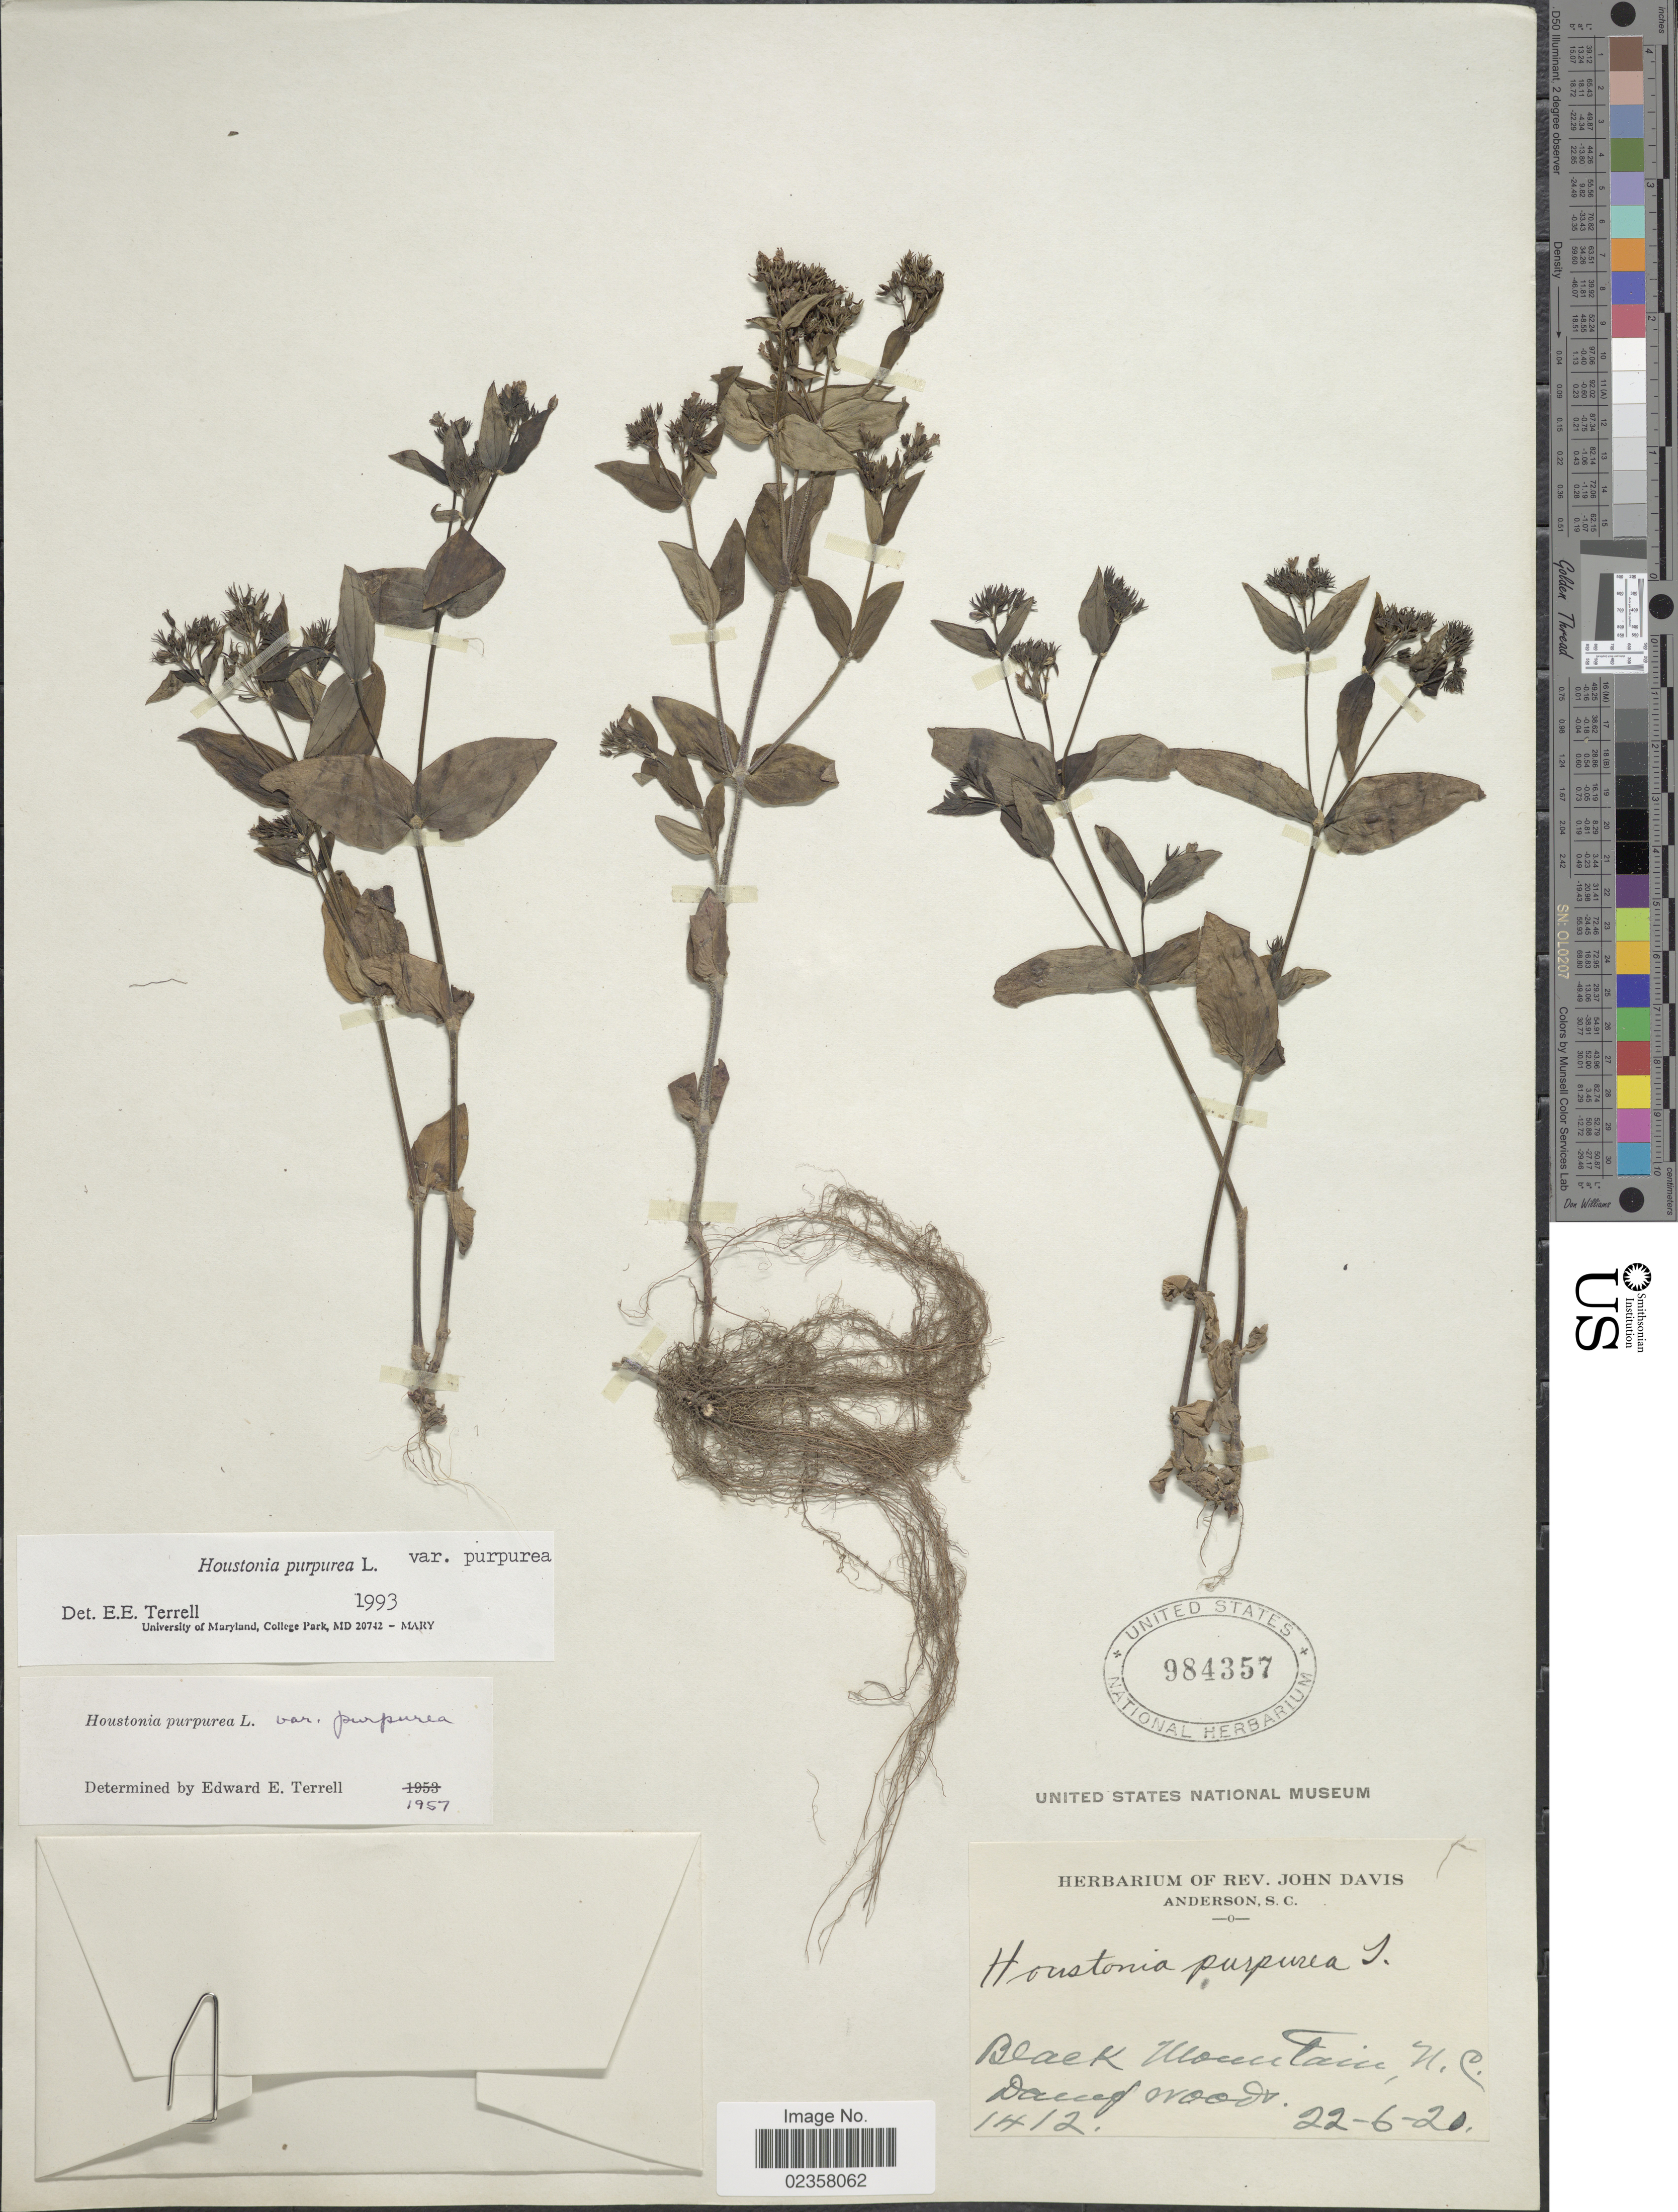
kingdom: Plantae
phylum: Tracheophyta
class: Magnoliopsida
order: Gentianales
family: Rubiaceae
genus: Houstonia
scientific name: Houstonia purpurea var. purpurea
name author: L.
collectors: ex herb. Rev. John Davis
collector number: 1412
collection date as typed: Transcribed d/m/y: 22/6/20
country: United States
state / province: North Carolina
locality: Black Mountain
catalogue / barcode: US 984357